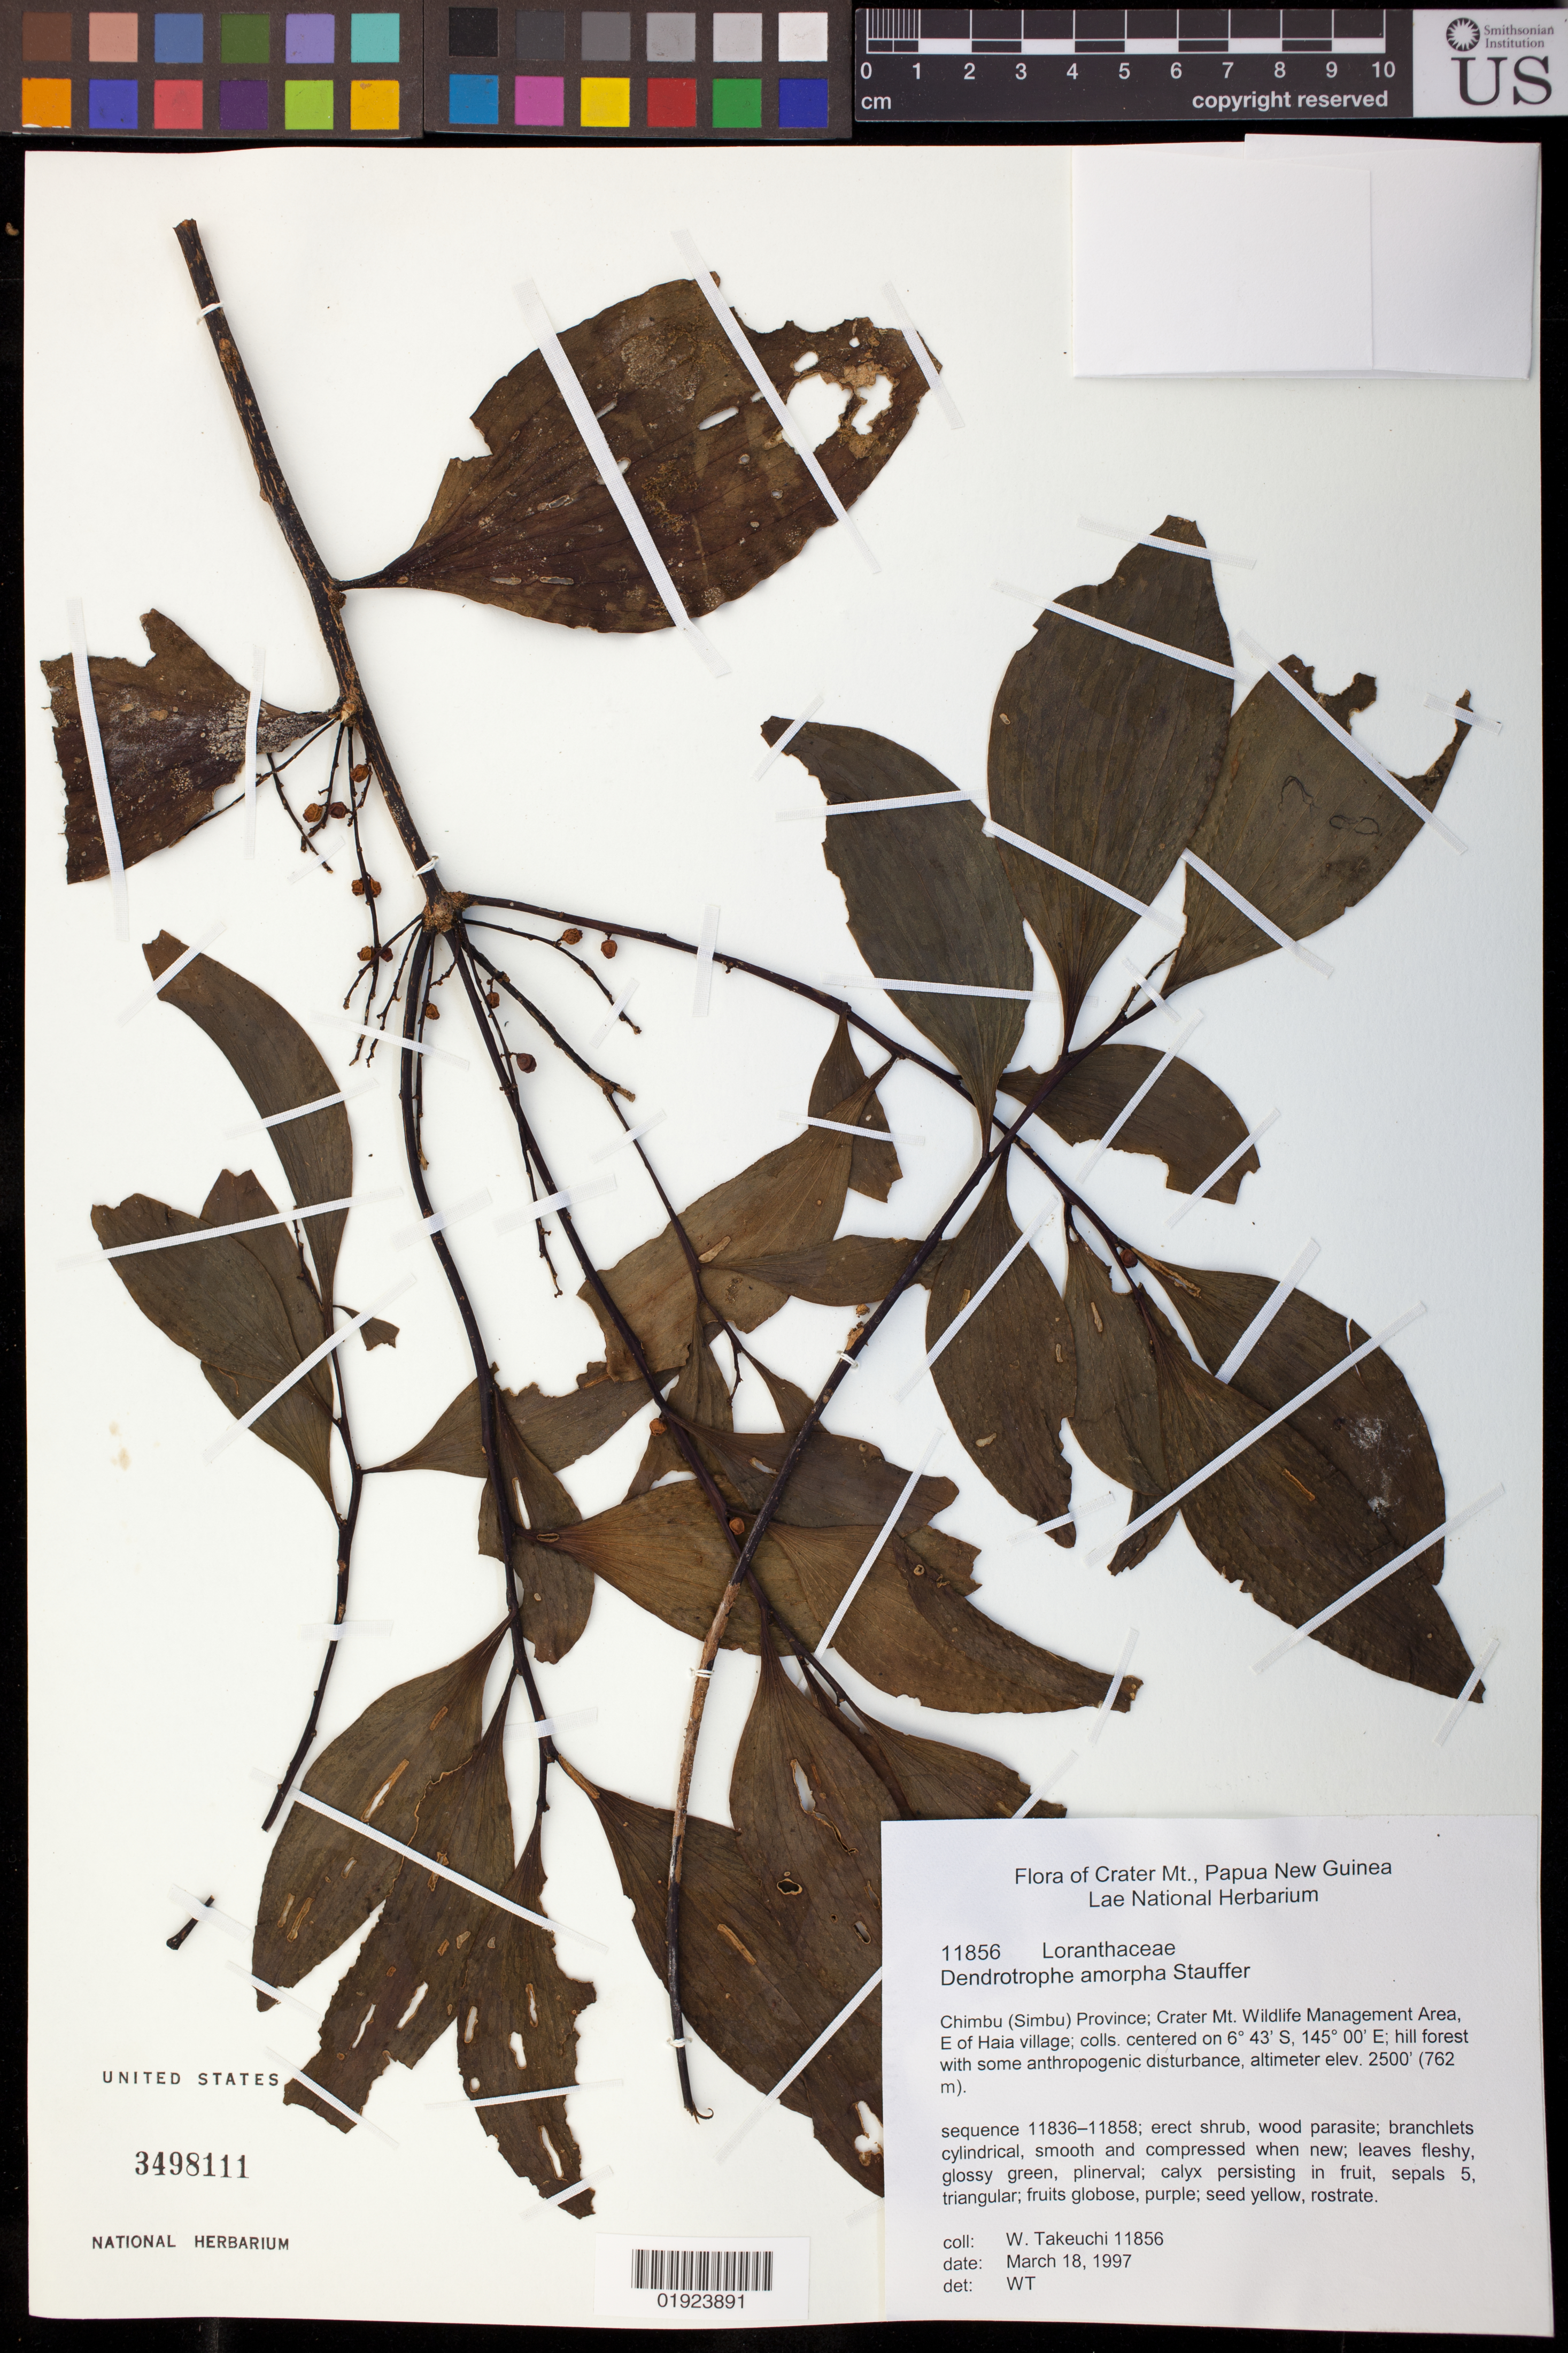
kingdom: Plantae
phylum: Tracheophyta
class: Magnoliopsida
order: Santalales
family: Amphorogynaceae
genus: Dendrotrophe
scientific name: Dendrotrophe amorpha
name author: Stauffer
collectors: W. Takeuchi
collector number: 11856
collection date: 1997-03-18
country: Papua New Guinea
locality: Crater Mountain Wildlife Management Area, E of Haia village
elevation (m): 762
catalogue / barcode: US 3498111